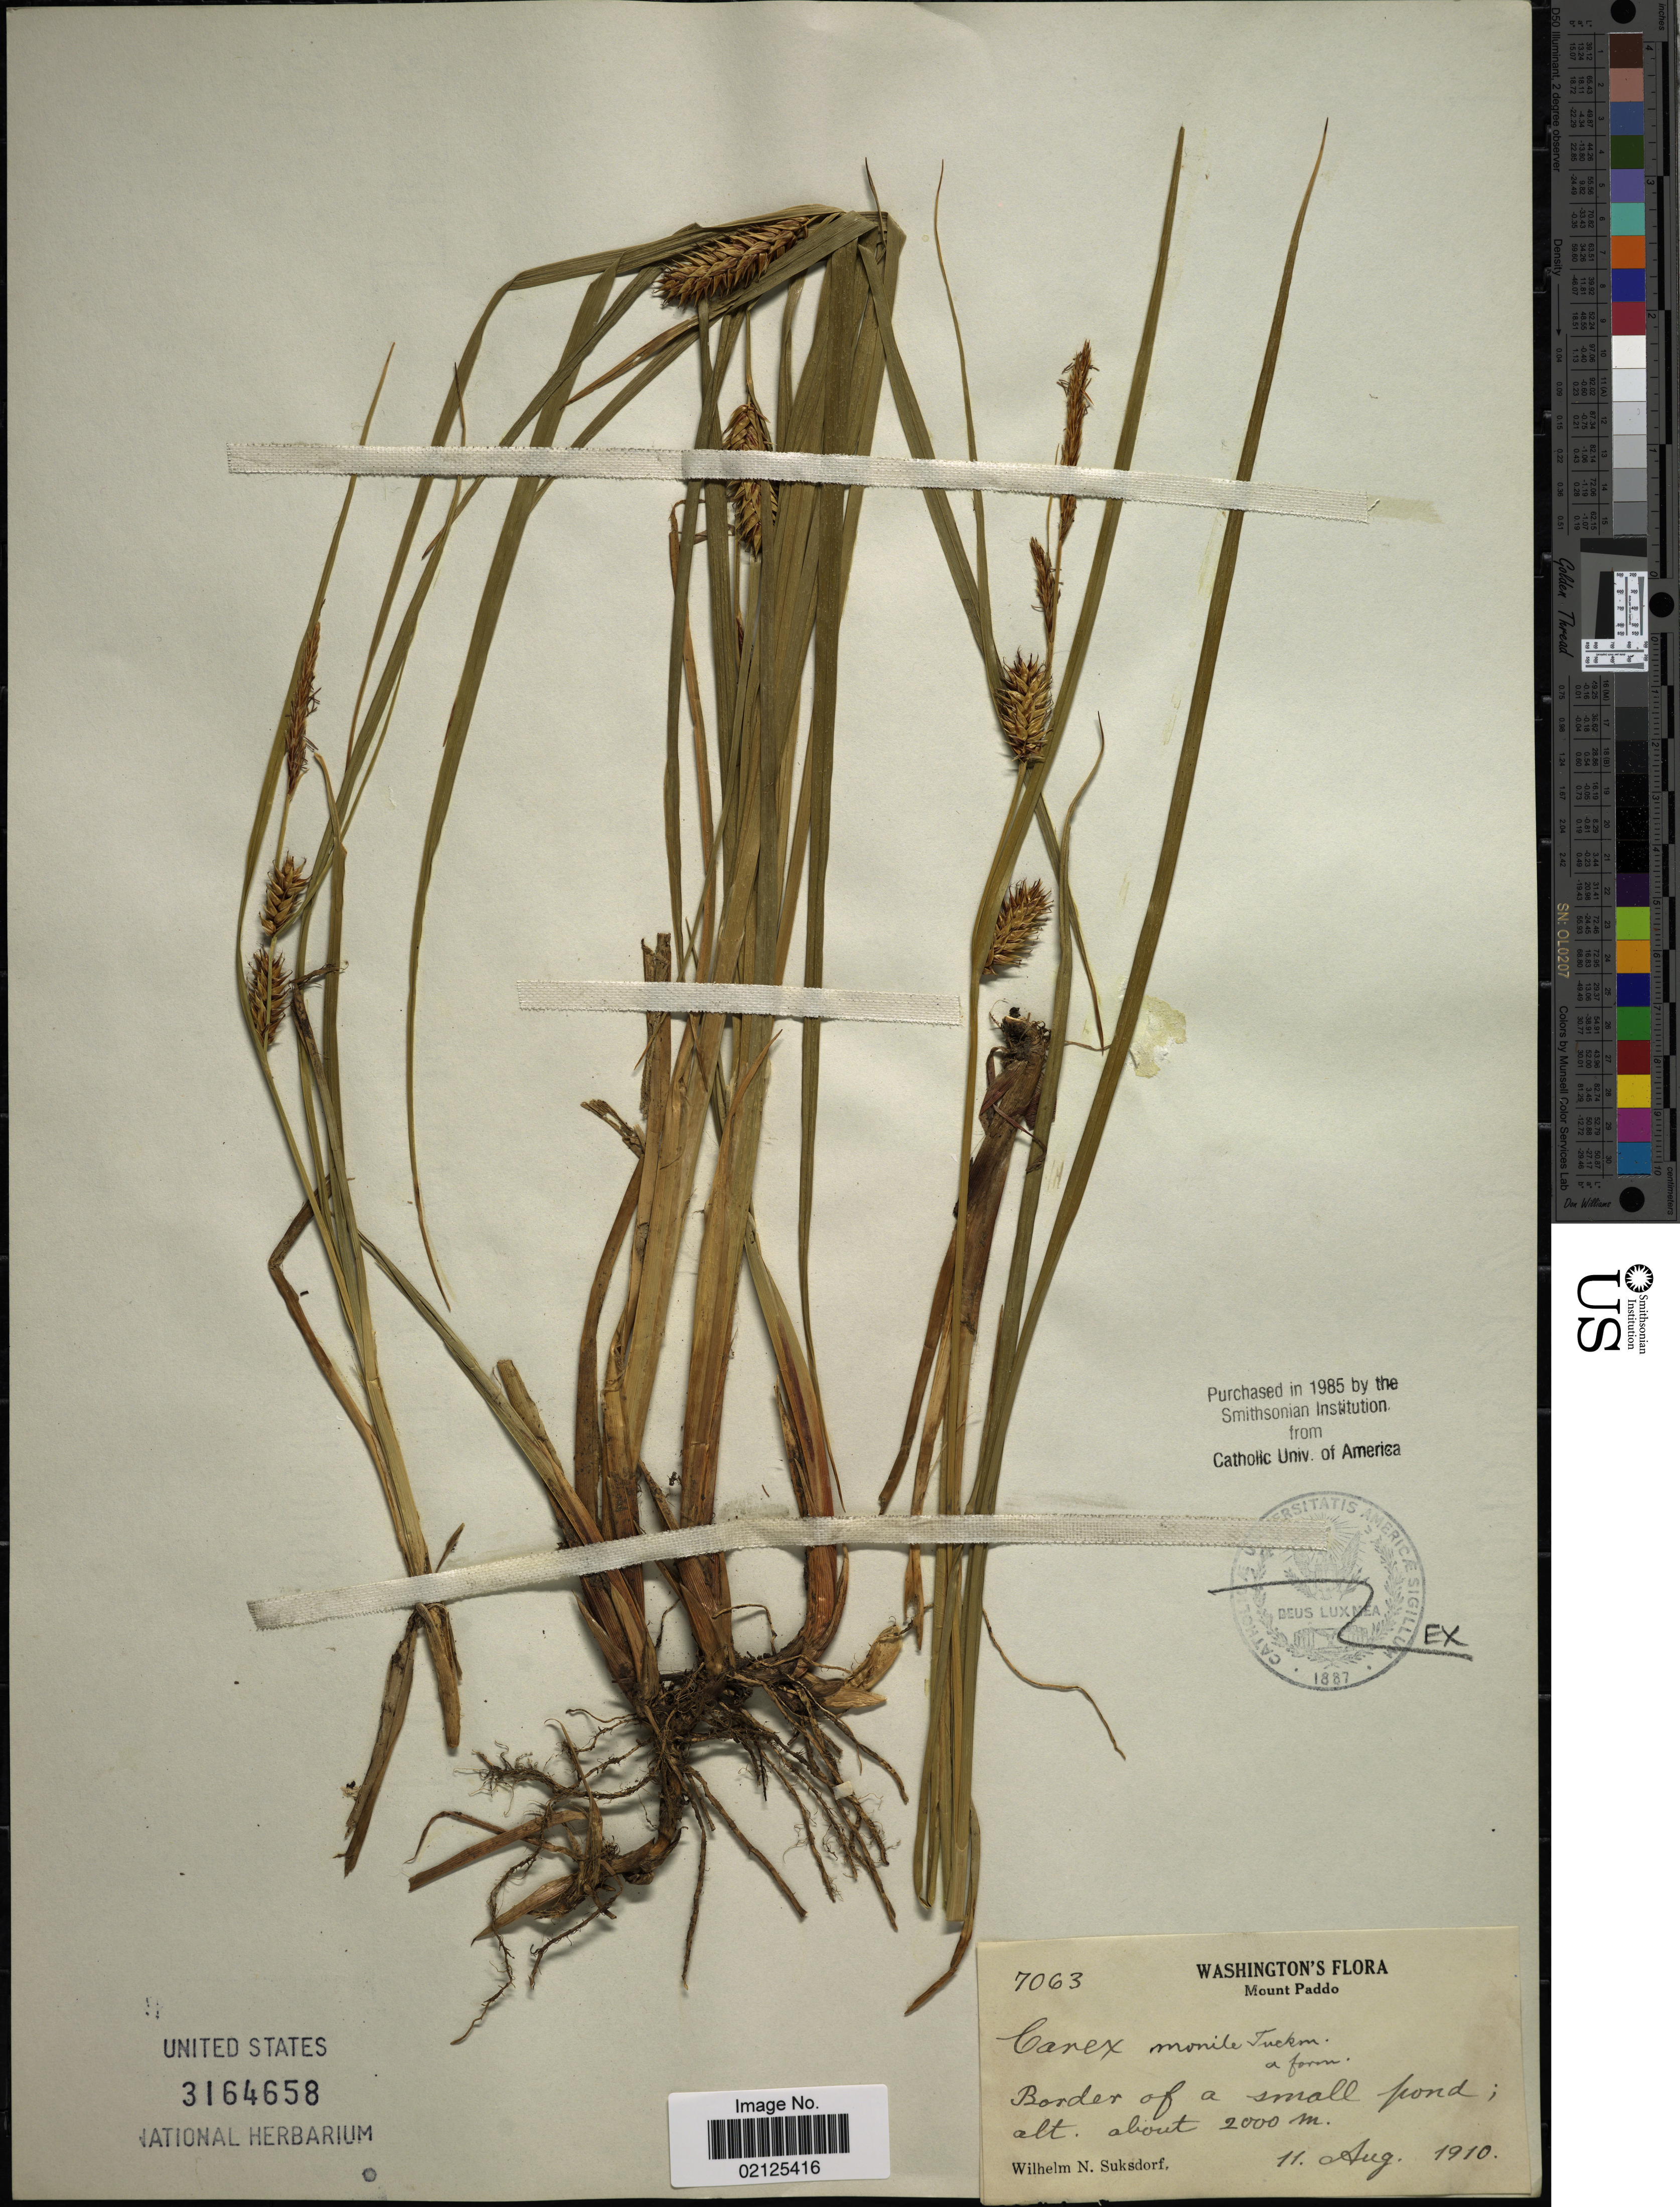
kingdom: Plantae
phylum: Tracheophyta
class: Liliopsida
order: Poales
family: Cyperaceae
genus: Carex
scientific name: Carex vesicaria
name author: L.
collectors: W. N. Suksdorf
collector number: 7063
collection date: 1910-08-11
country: United States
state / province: Washington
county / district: Skamania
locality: Mount Paddo, Border of a small pond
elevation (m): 2000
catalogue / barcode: US 3164658